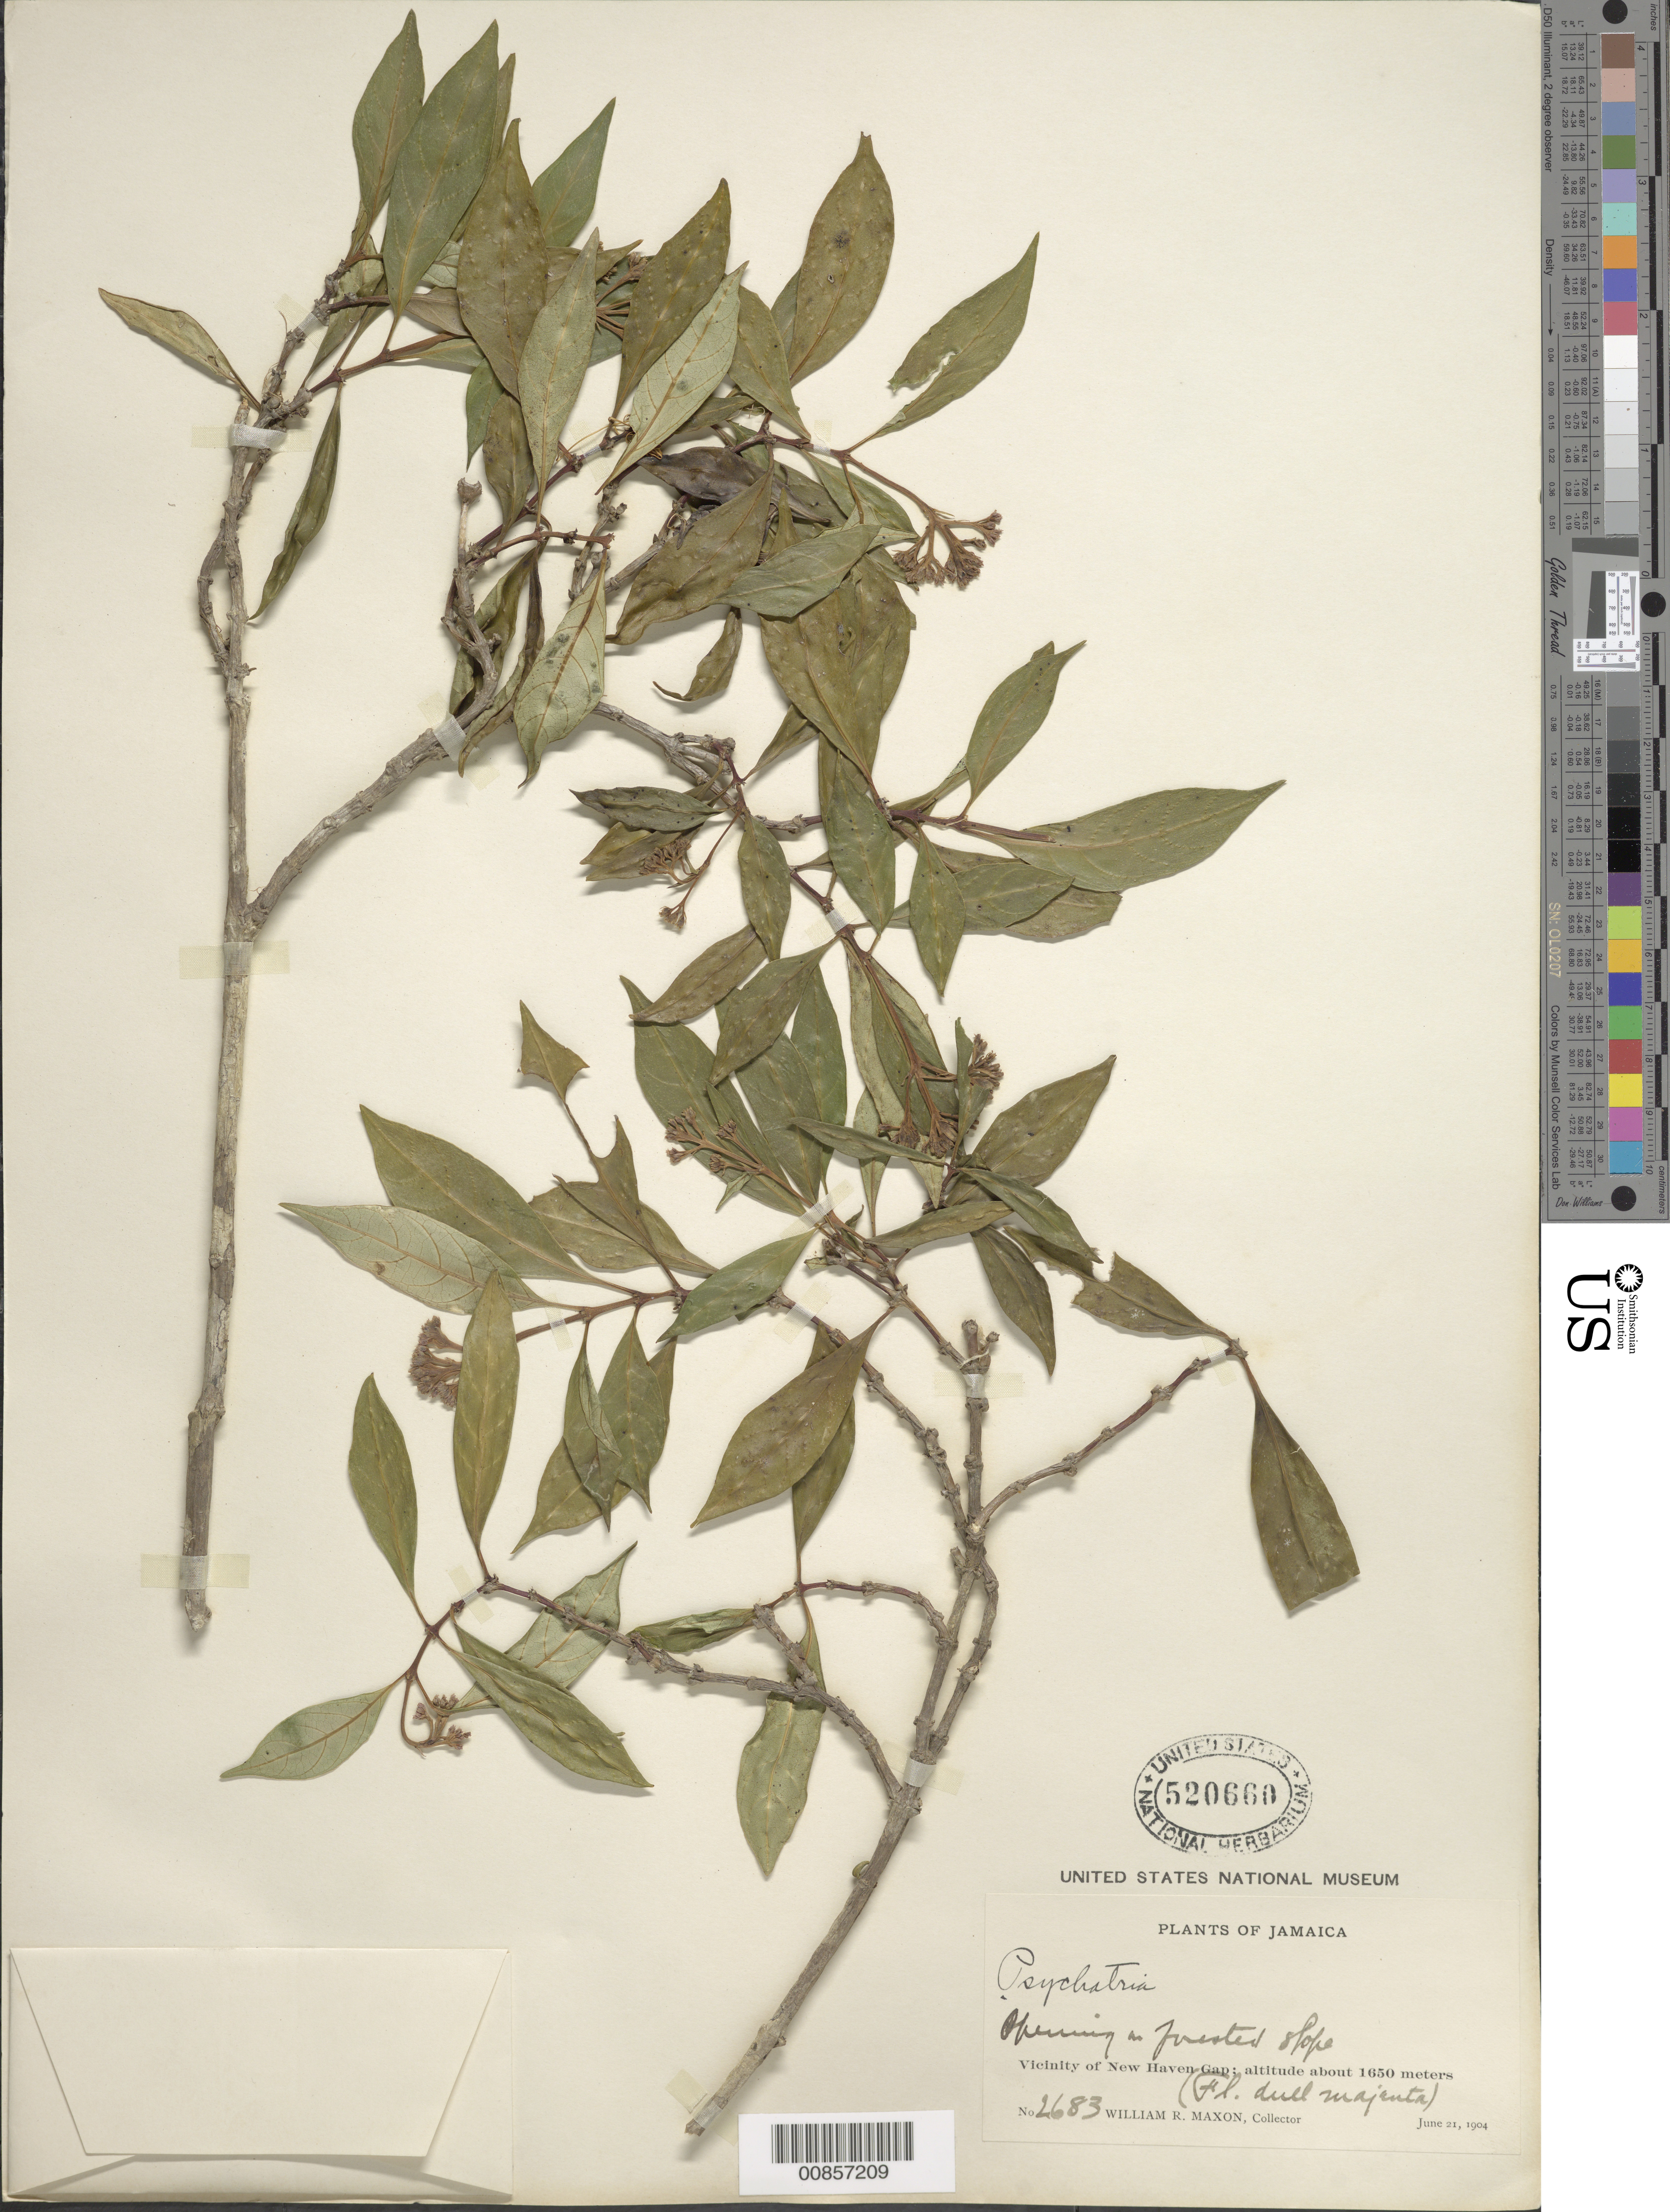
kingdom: Plantae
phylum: Tracheophyta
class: Magnoliopsida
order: Gentianales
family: Rubiaceae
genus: Psychotria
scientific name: Psychotria sp.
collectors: W. R. Maxon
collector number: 2683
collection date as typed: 21 Jun 1904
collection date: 1904-06-21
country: Jamaica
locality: Vicinity of New Haven Gap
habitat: Opening on forest slope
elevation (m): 1650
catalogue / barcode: US 520660